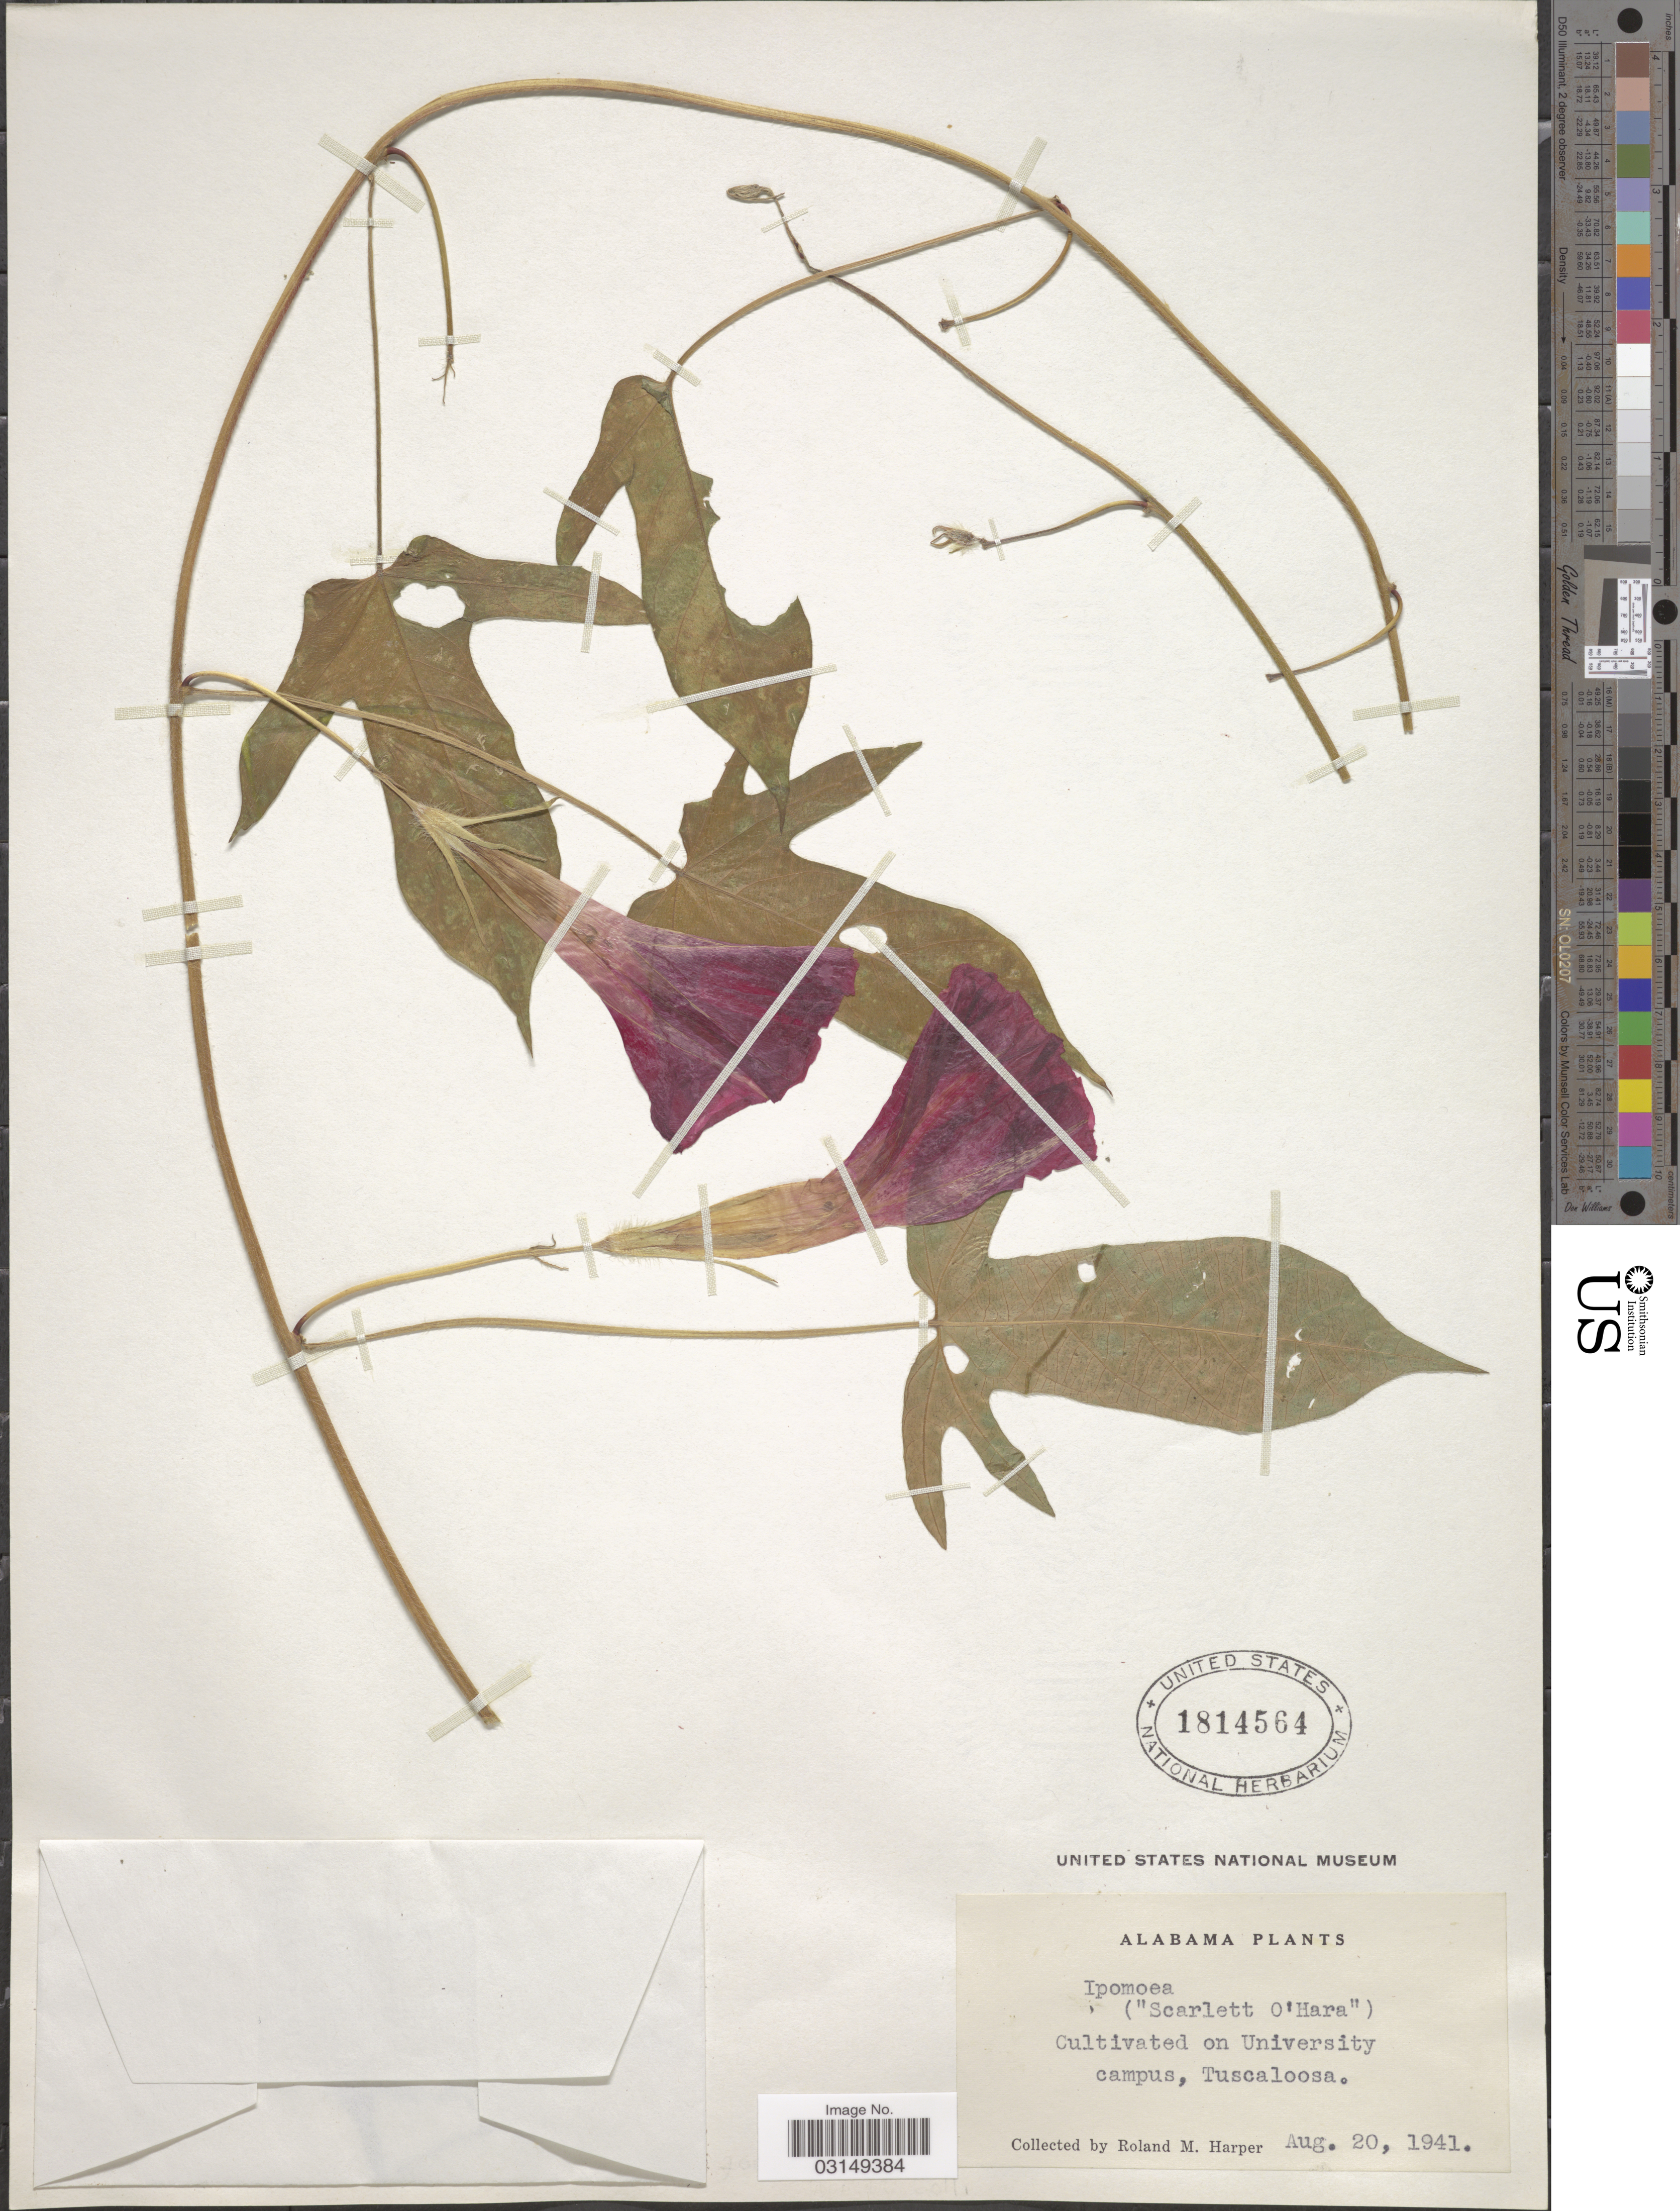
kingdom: Plantae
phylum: Tracheophyta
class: Magnoliopsida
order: Solanales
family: Convolvulaceae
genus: Ipomoea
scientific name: Ipomoea sp.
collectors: R. M. Harper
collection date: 1941-08-20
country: United States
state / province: Alabama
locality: Cultivated on University campus, Tuscaloosa.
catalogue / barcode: US 1814564